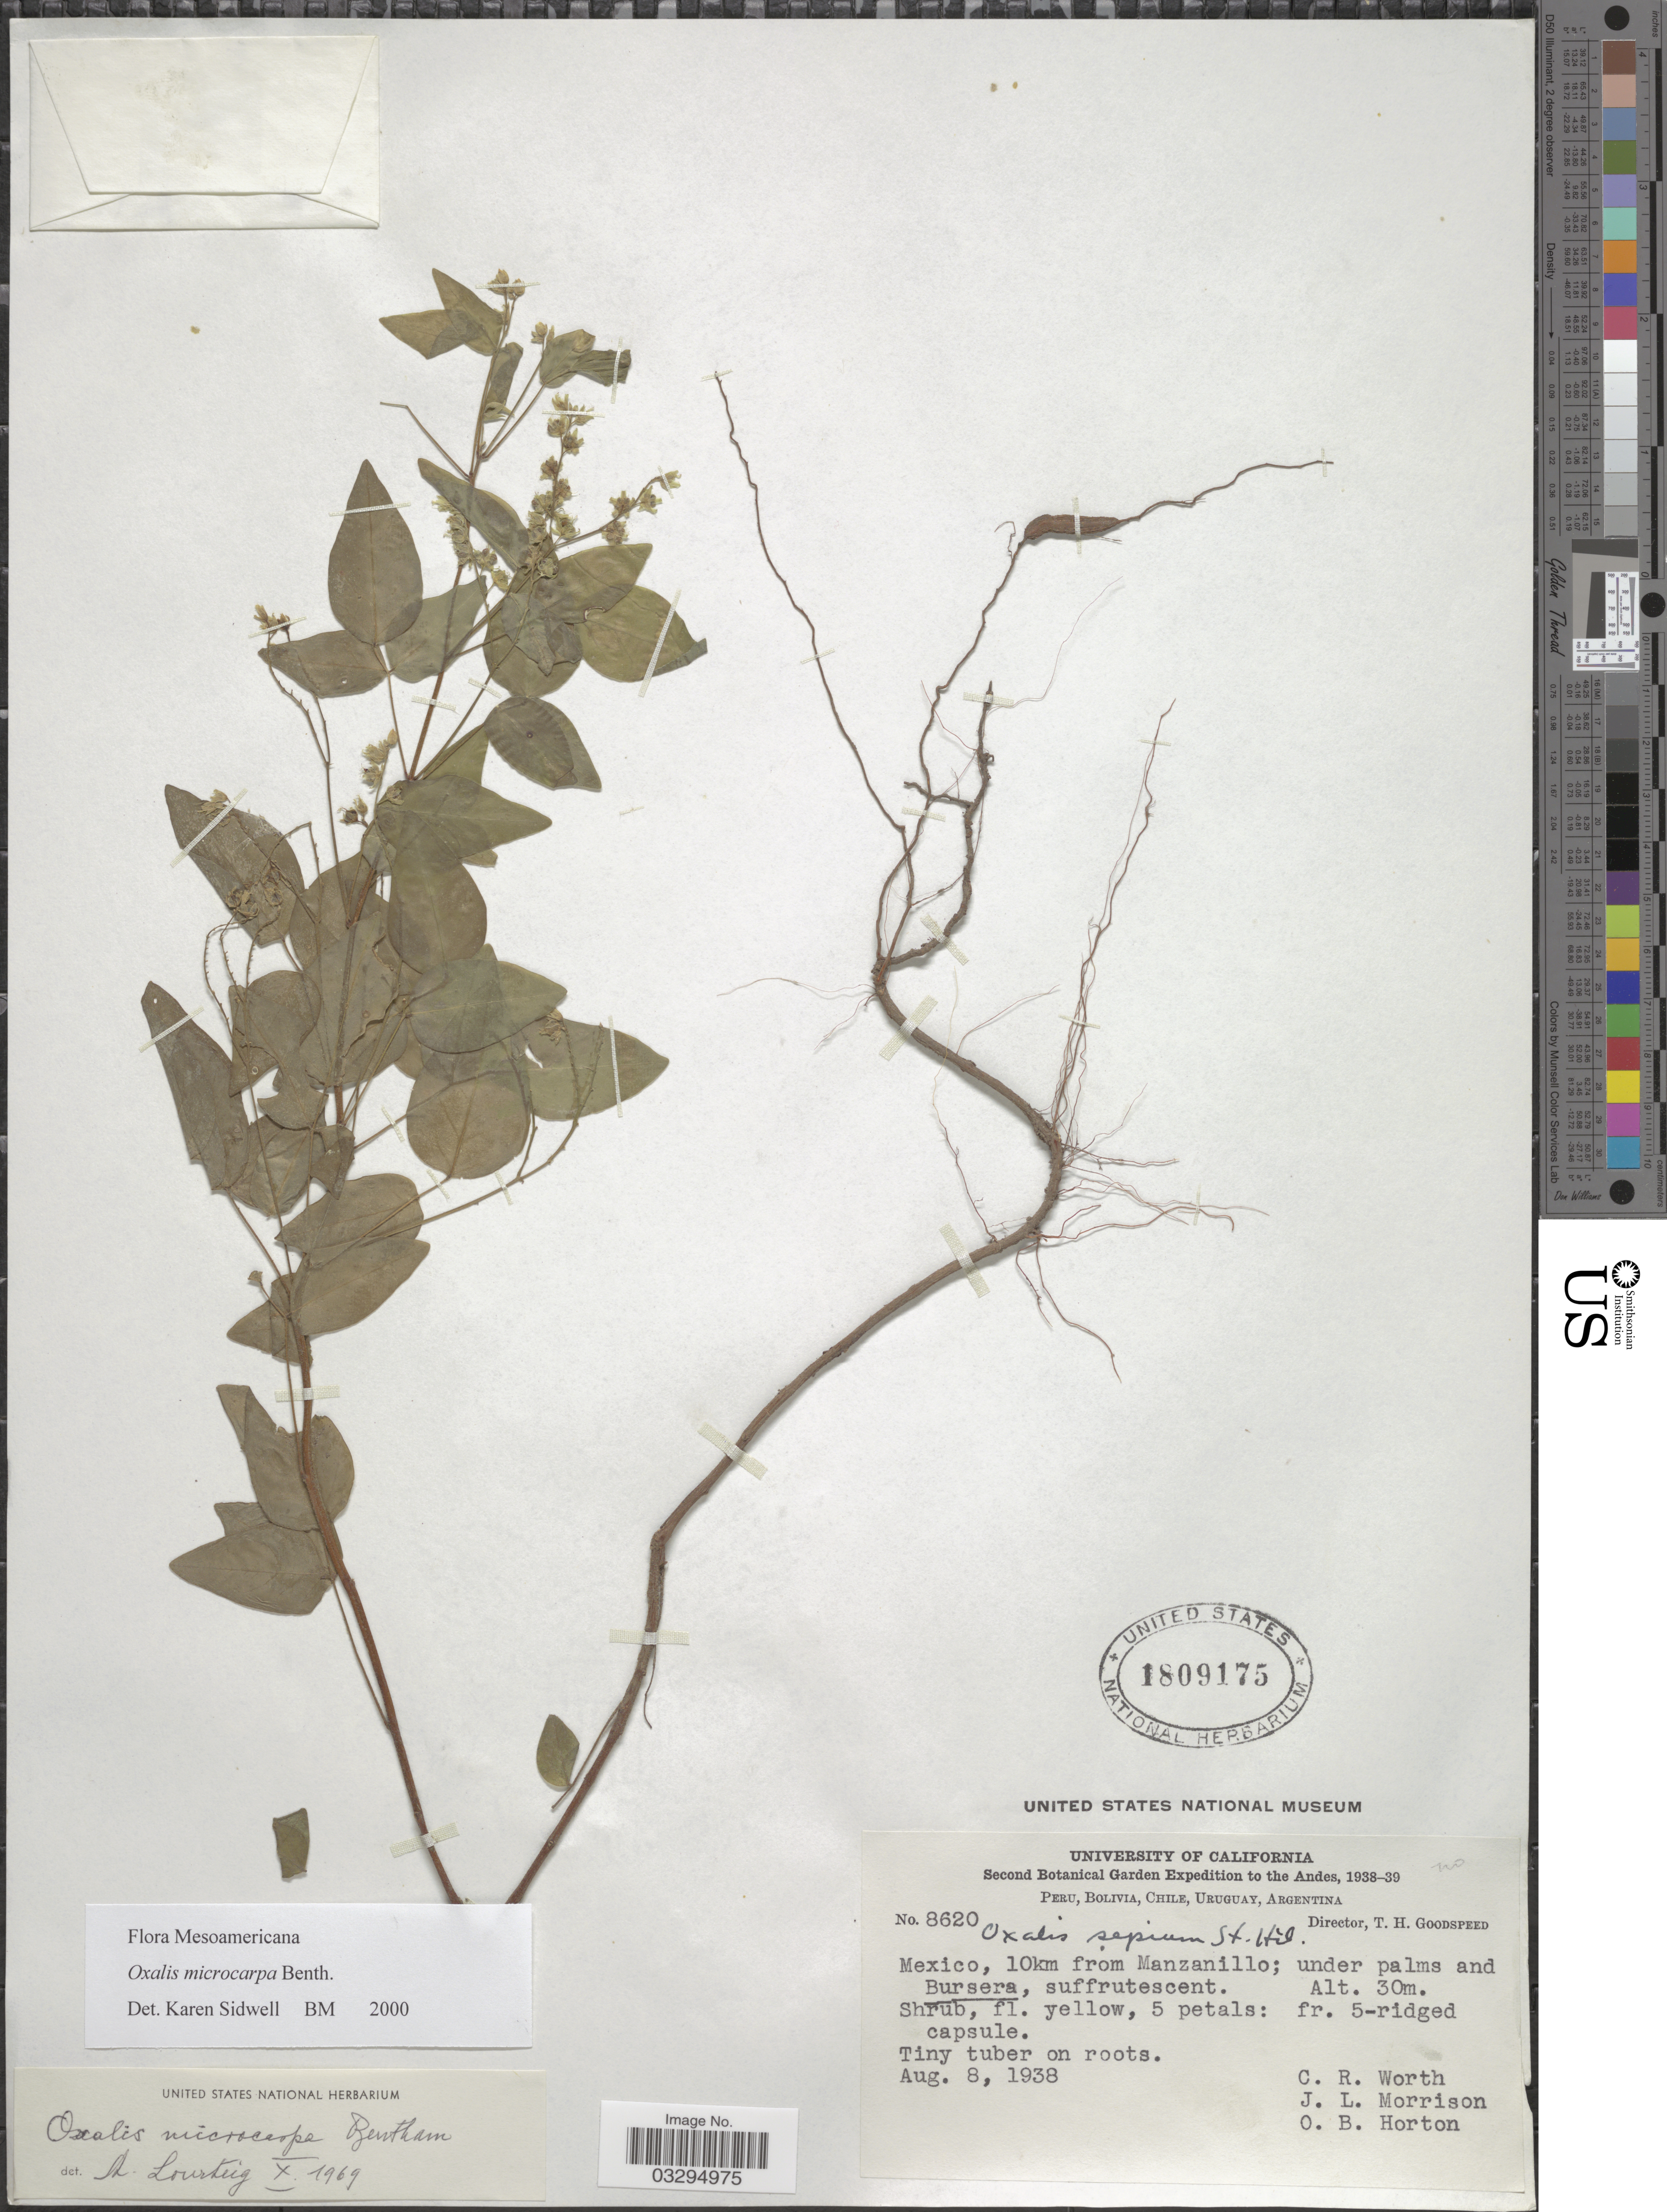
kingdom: Plantae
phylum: Tracheophyta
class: Magnoliopsida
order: Oxalidales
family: Oxalidaceae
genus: Oxalis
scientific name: Oxalis microcarpa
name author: Benth.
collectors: C. R. Worth, J. Morrison & O. B. Horton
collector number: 8620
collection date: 1938-08-08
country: Mexico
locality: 10km from Manzanillo.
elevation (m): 30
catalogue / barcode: US 1809175